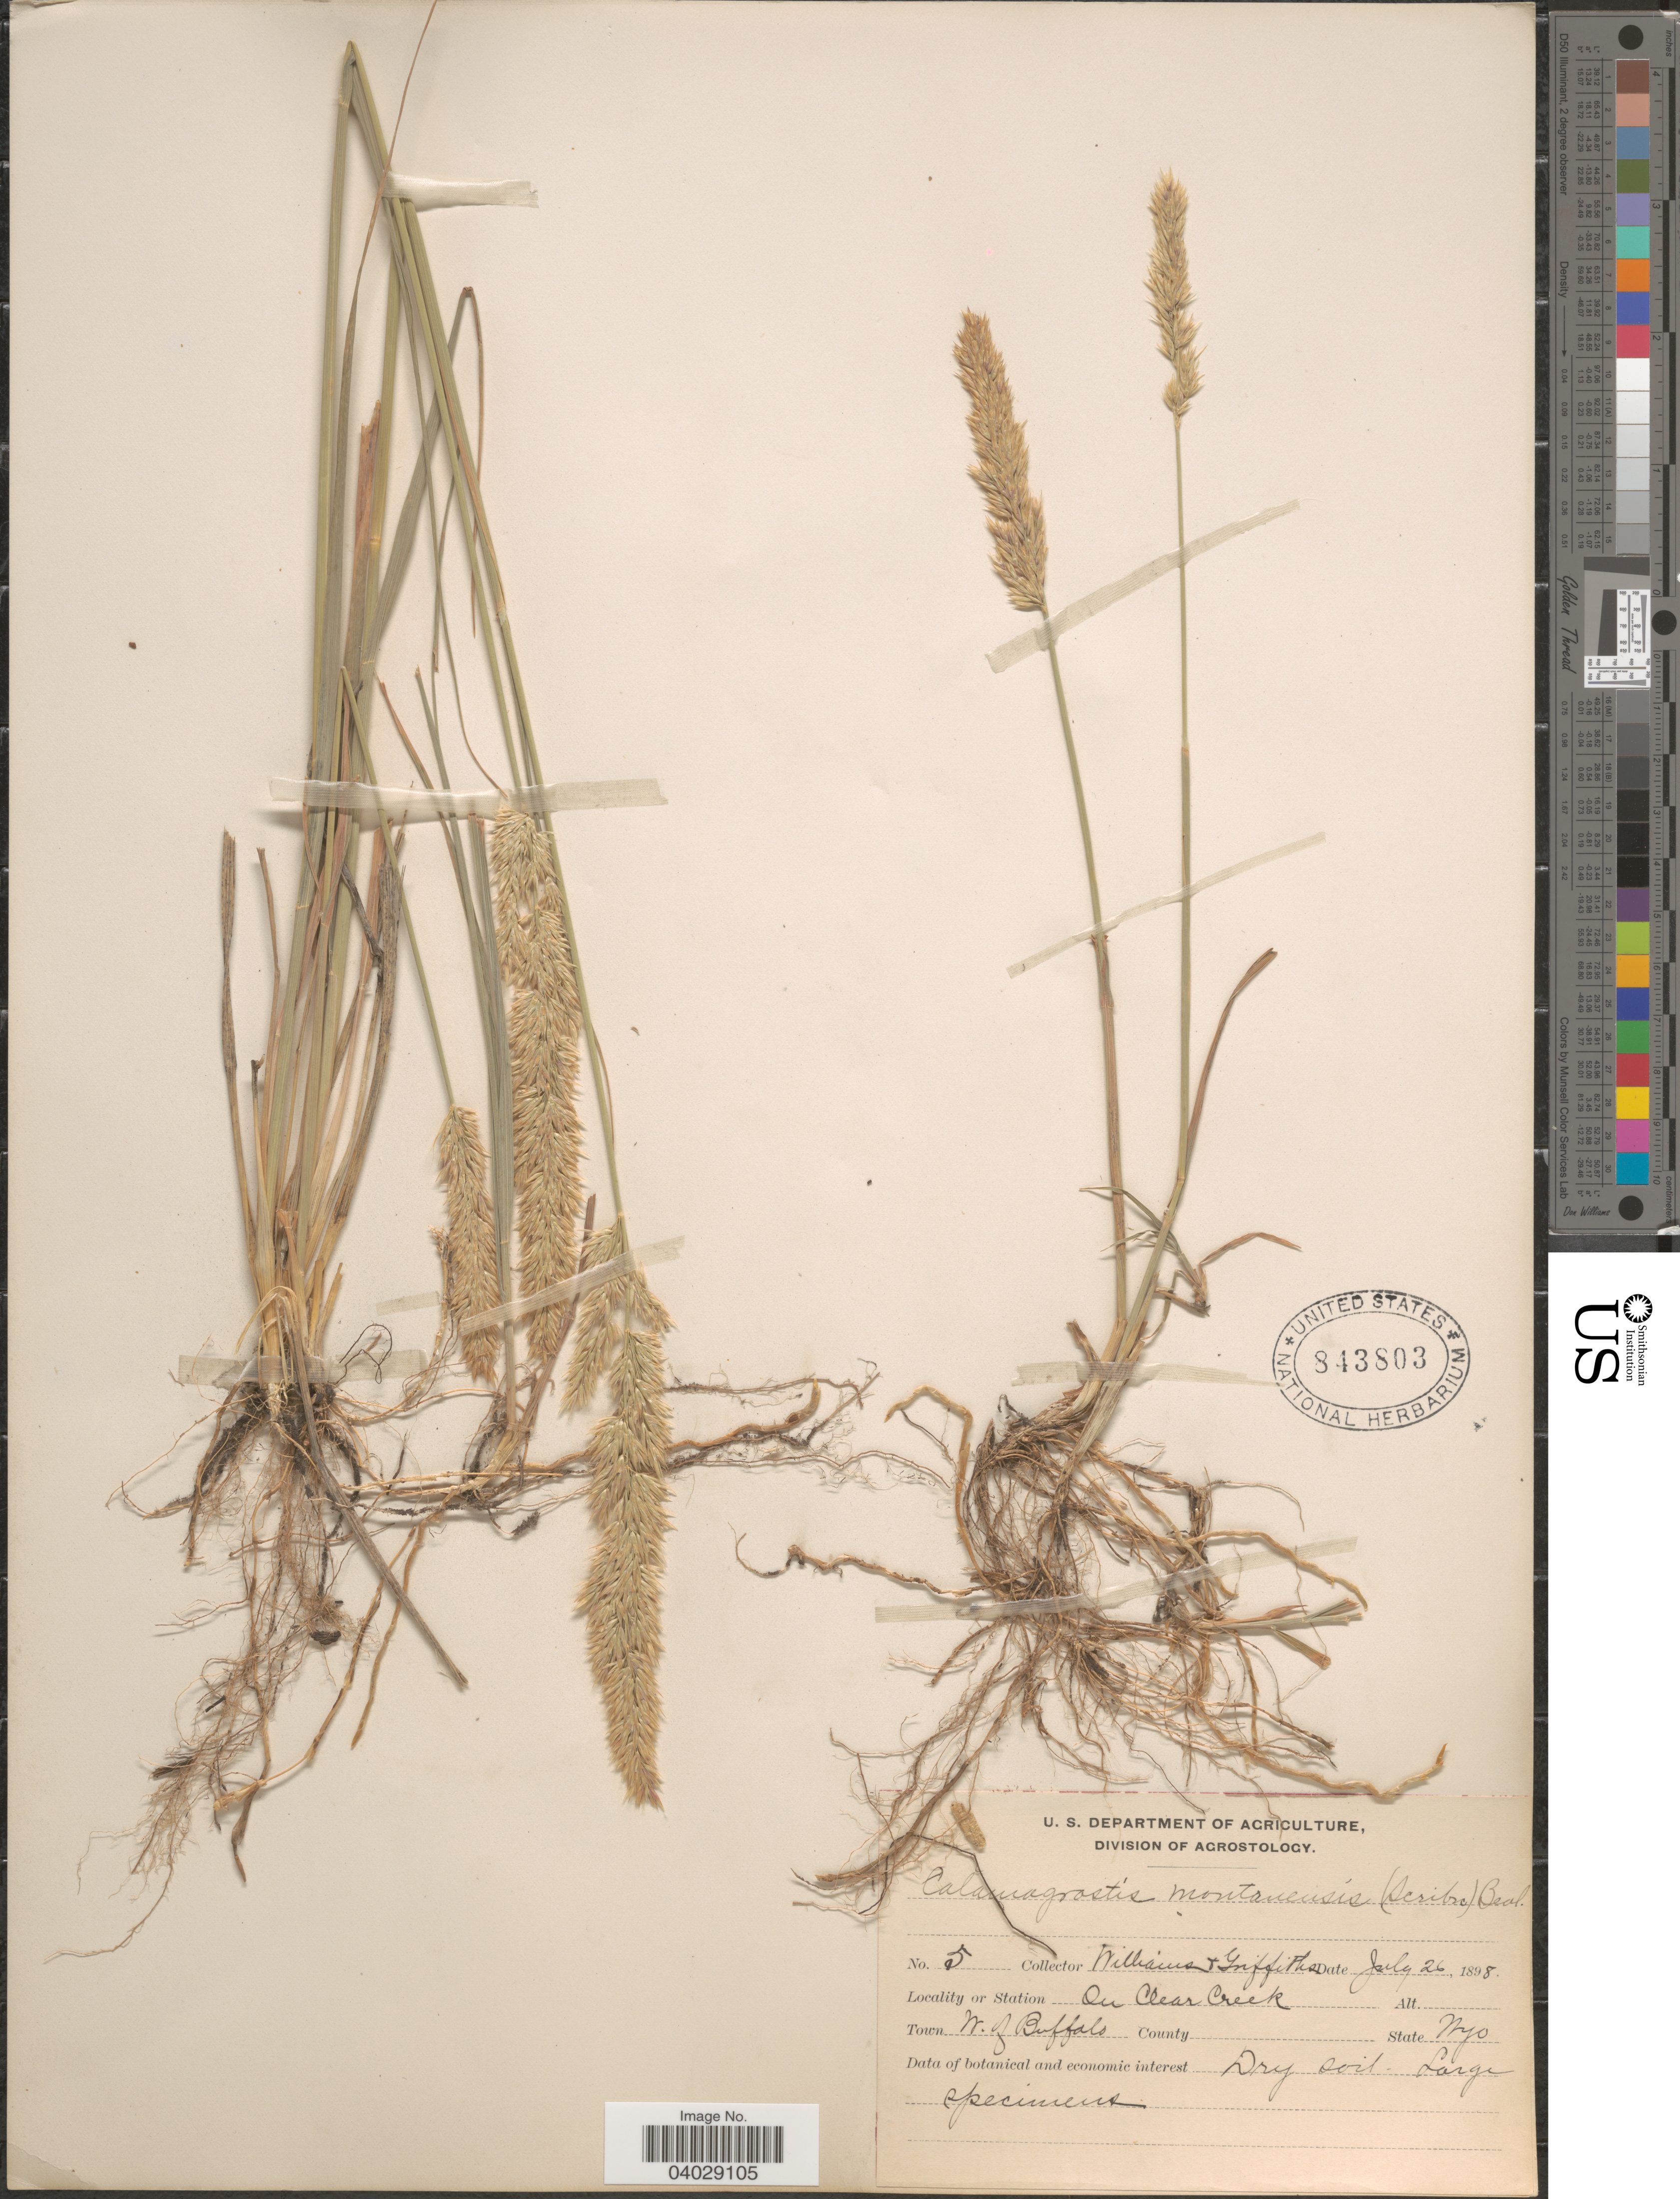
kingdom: Plantae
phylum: Tracheophyta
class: Liliopsida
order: Poales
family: Poaceae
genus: Calamagrostis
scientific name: Calamagrostis montanensis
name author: Scribn. ex Vasey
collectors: -- Williams & -- Griffiths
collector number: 5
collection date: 1898-07-26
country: United States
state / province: Wyoming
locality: On Clear Creek. Town W. of Buffalo.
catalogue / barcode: US 843803